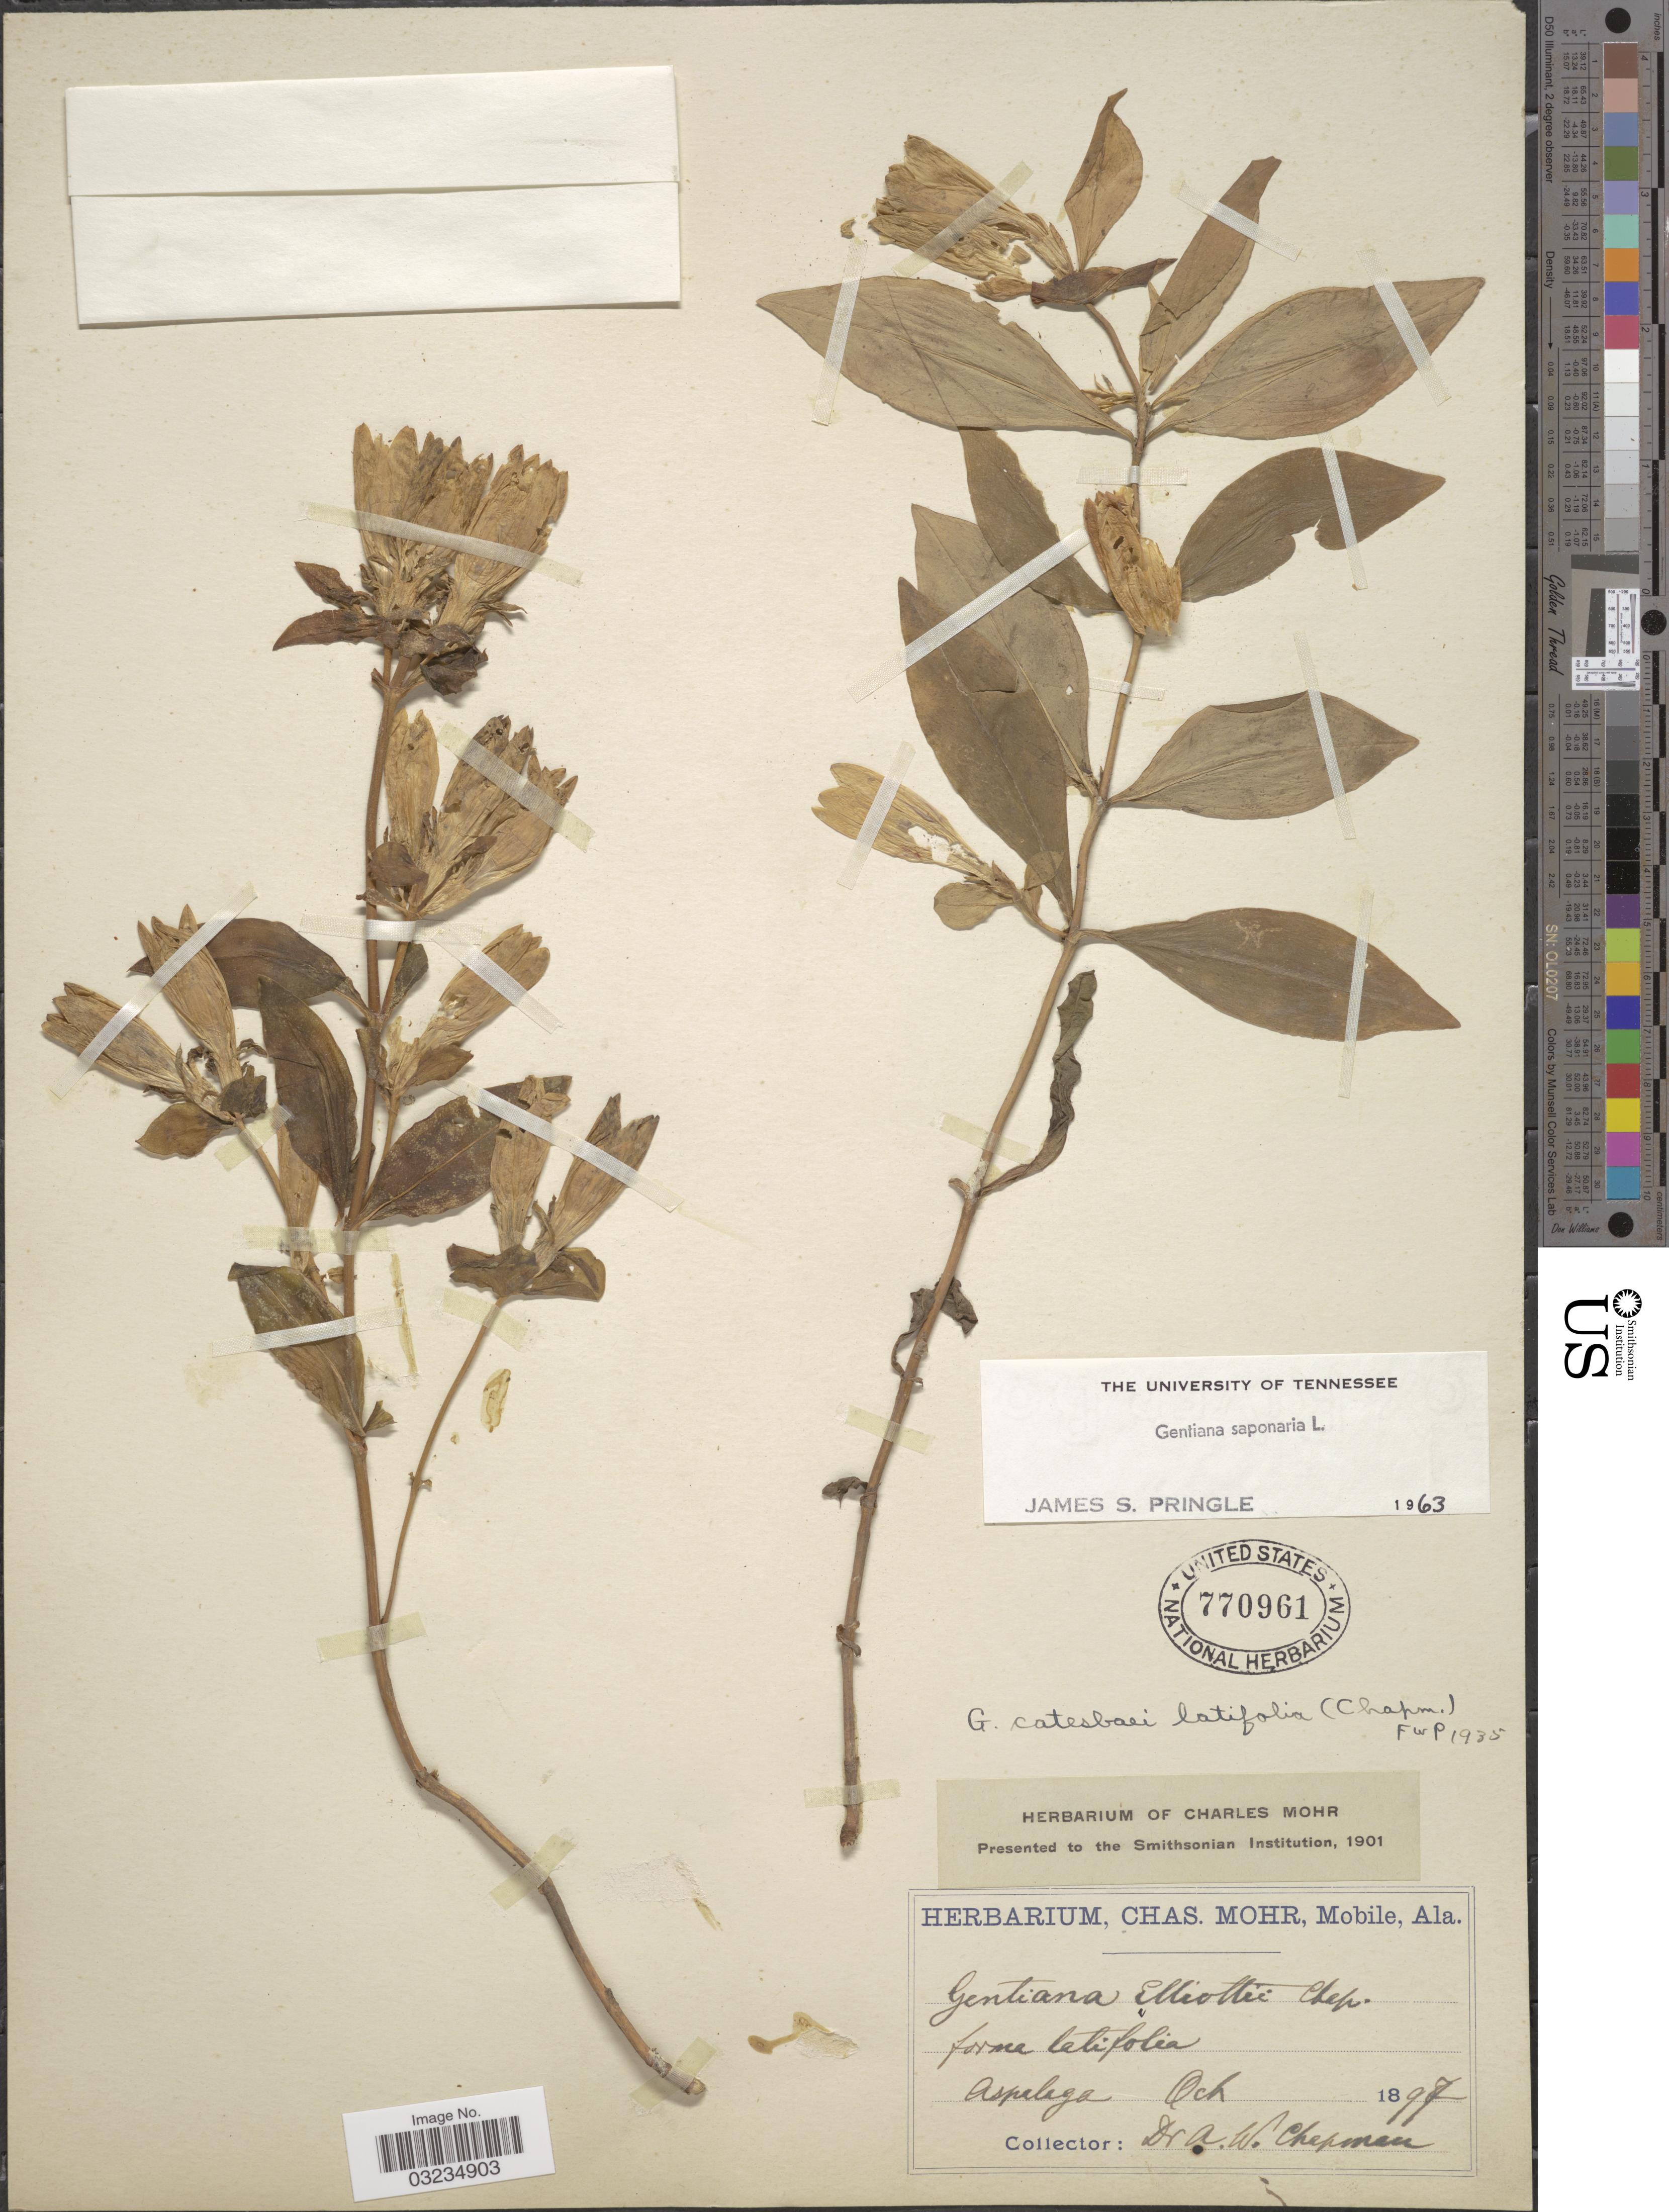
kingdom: Plantae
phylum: Tracheophyta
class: Magnoliopsida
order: Gentianales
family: Gentianaceae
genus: Gentiana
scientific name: Gentiana saponaria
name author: L.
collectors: A. W. Chapman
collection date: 1897-10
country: United States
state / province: Alabama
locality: Aspalaga.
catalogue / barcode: US 770961